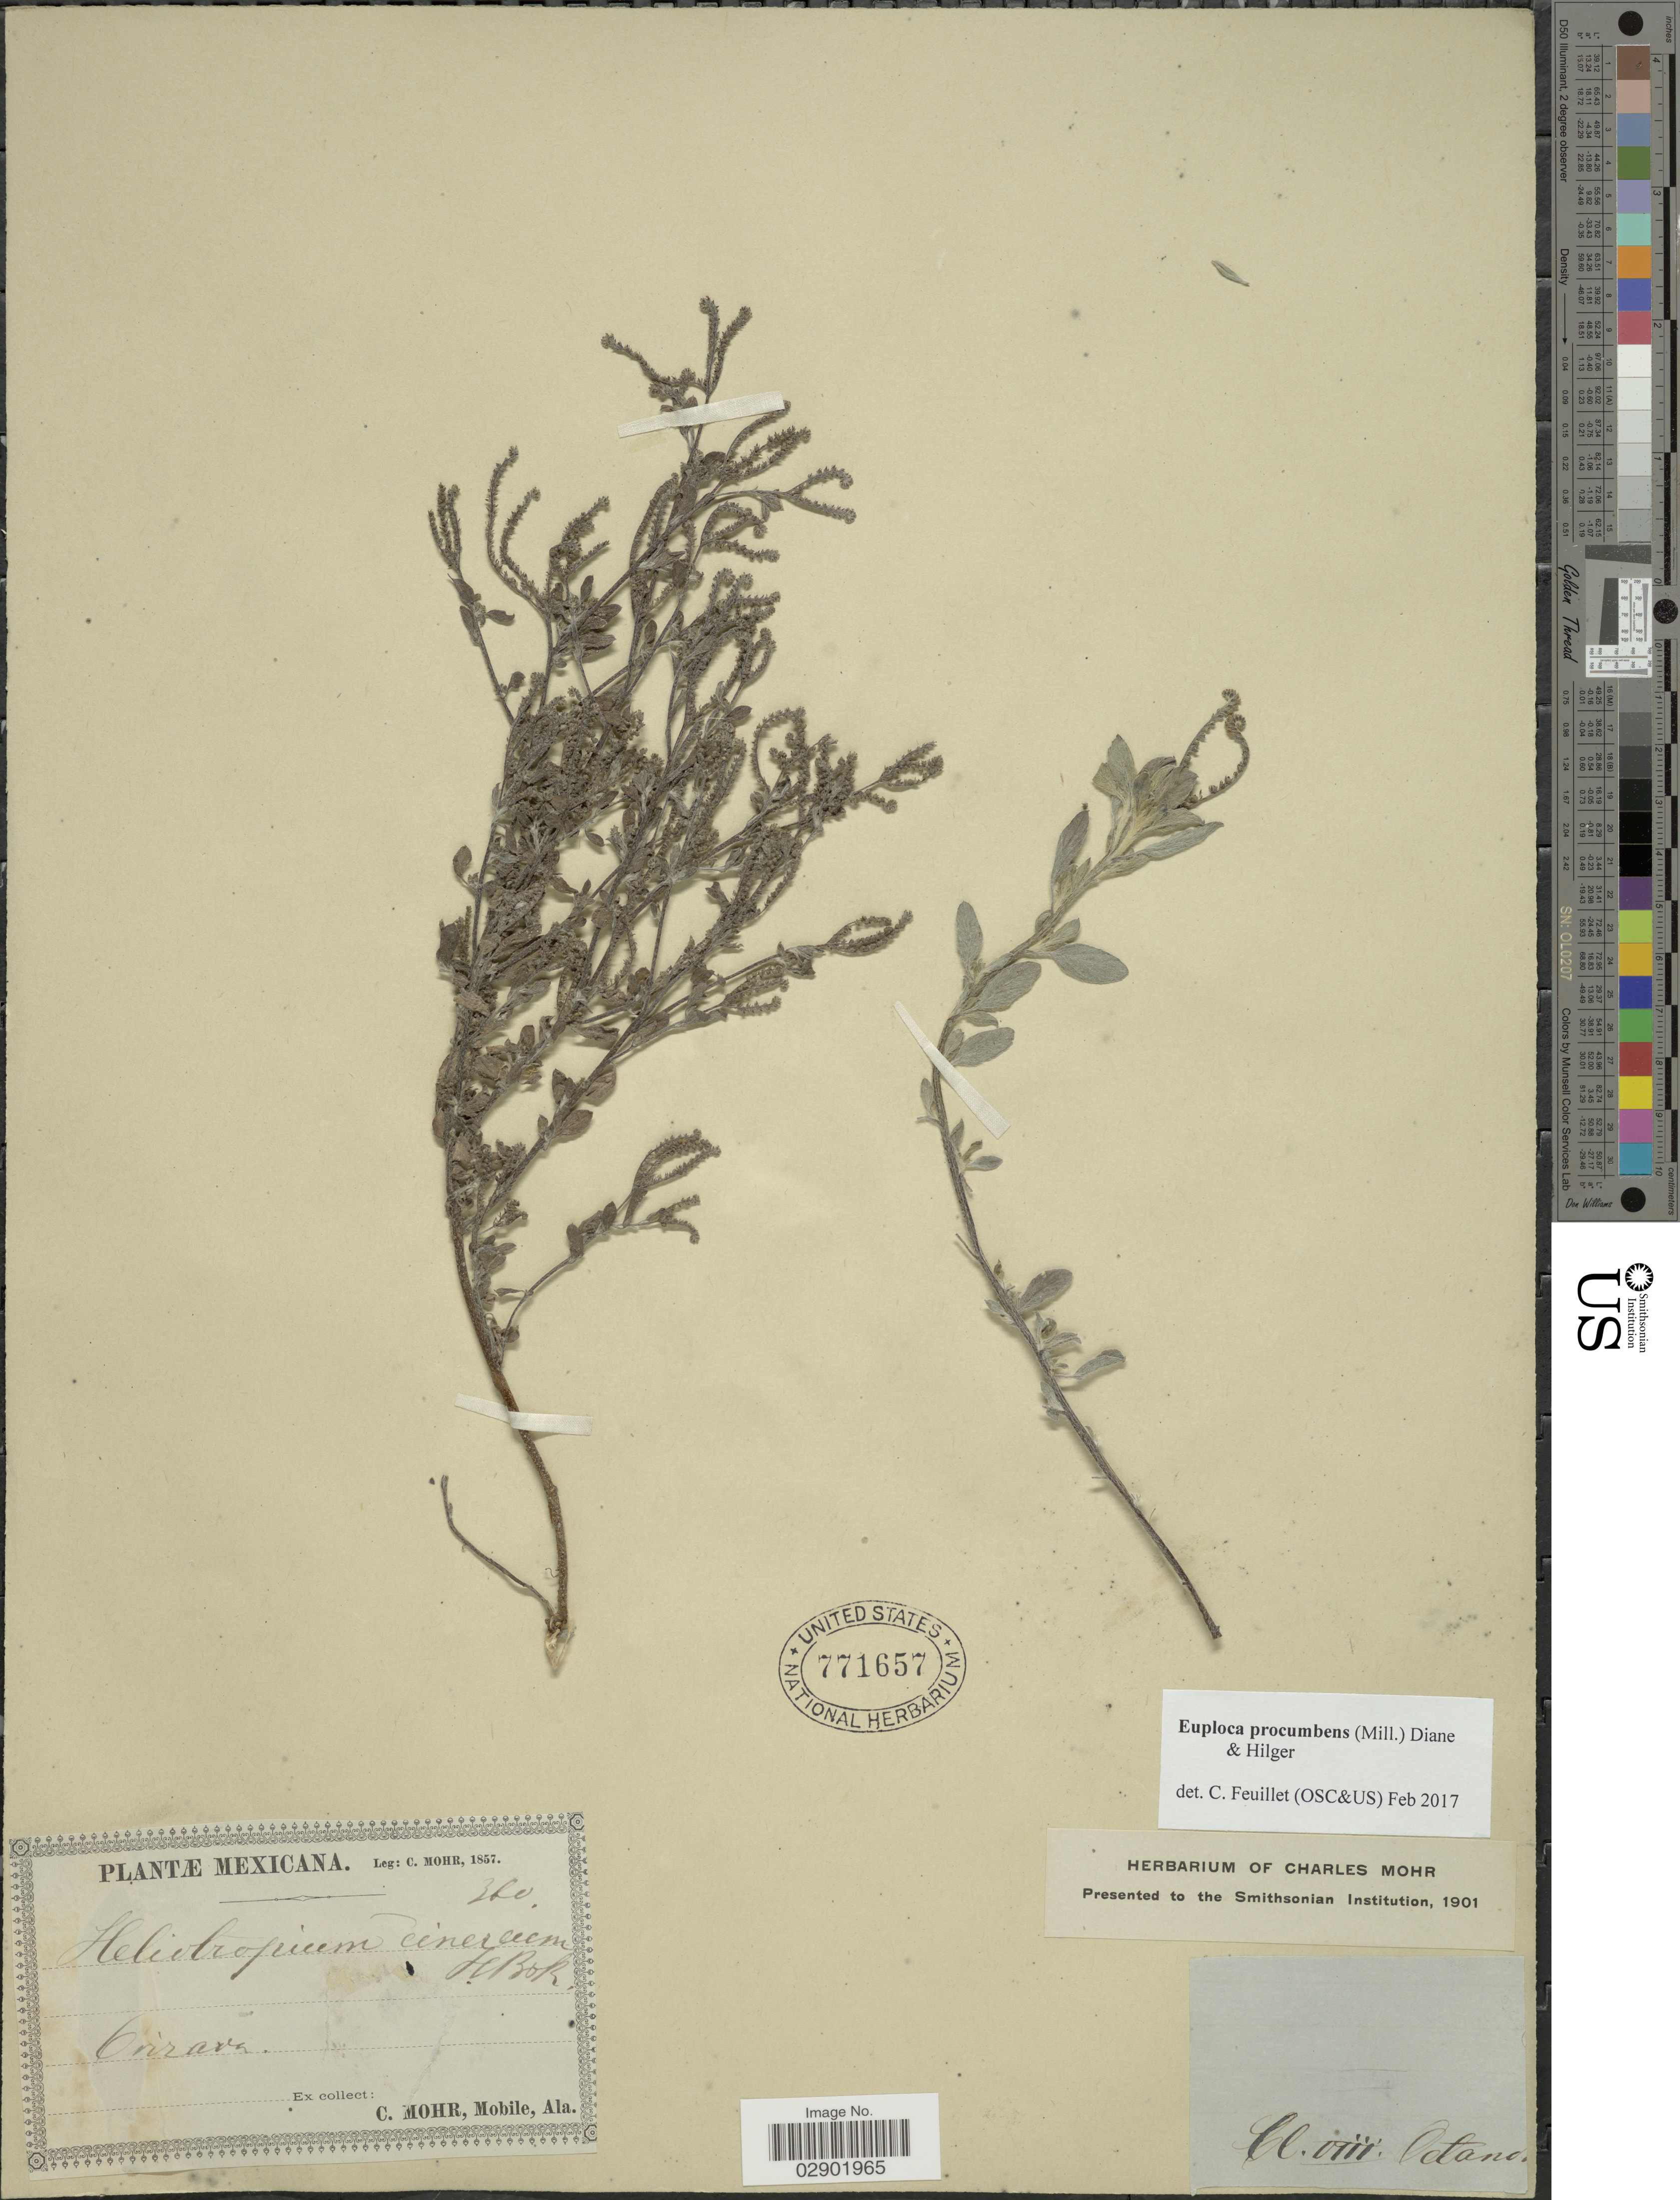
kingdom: Plantae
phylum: Tracheophyta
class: Magnoliopsida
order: Boraginales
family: Heliotropiaceae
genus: Euploca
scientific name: Euploca procumbens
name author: (Mill.) Diane & Hilger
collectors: C. T. Mohr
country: Mexico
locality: Orizava.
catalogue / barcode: US 771657